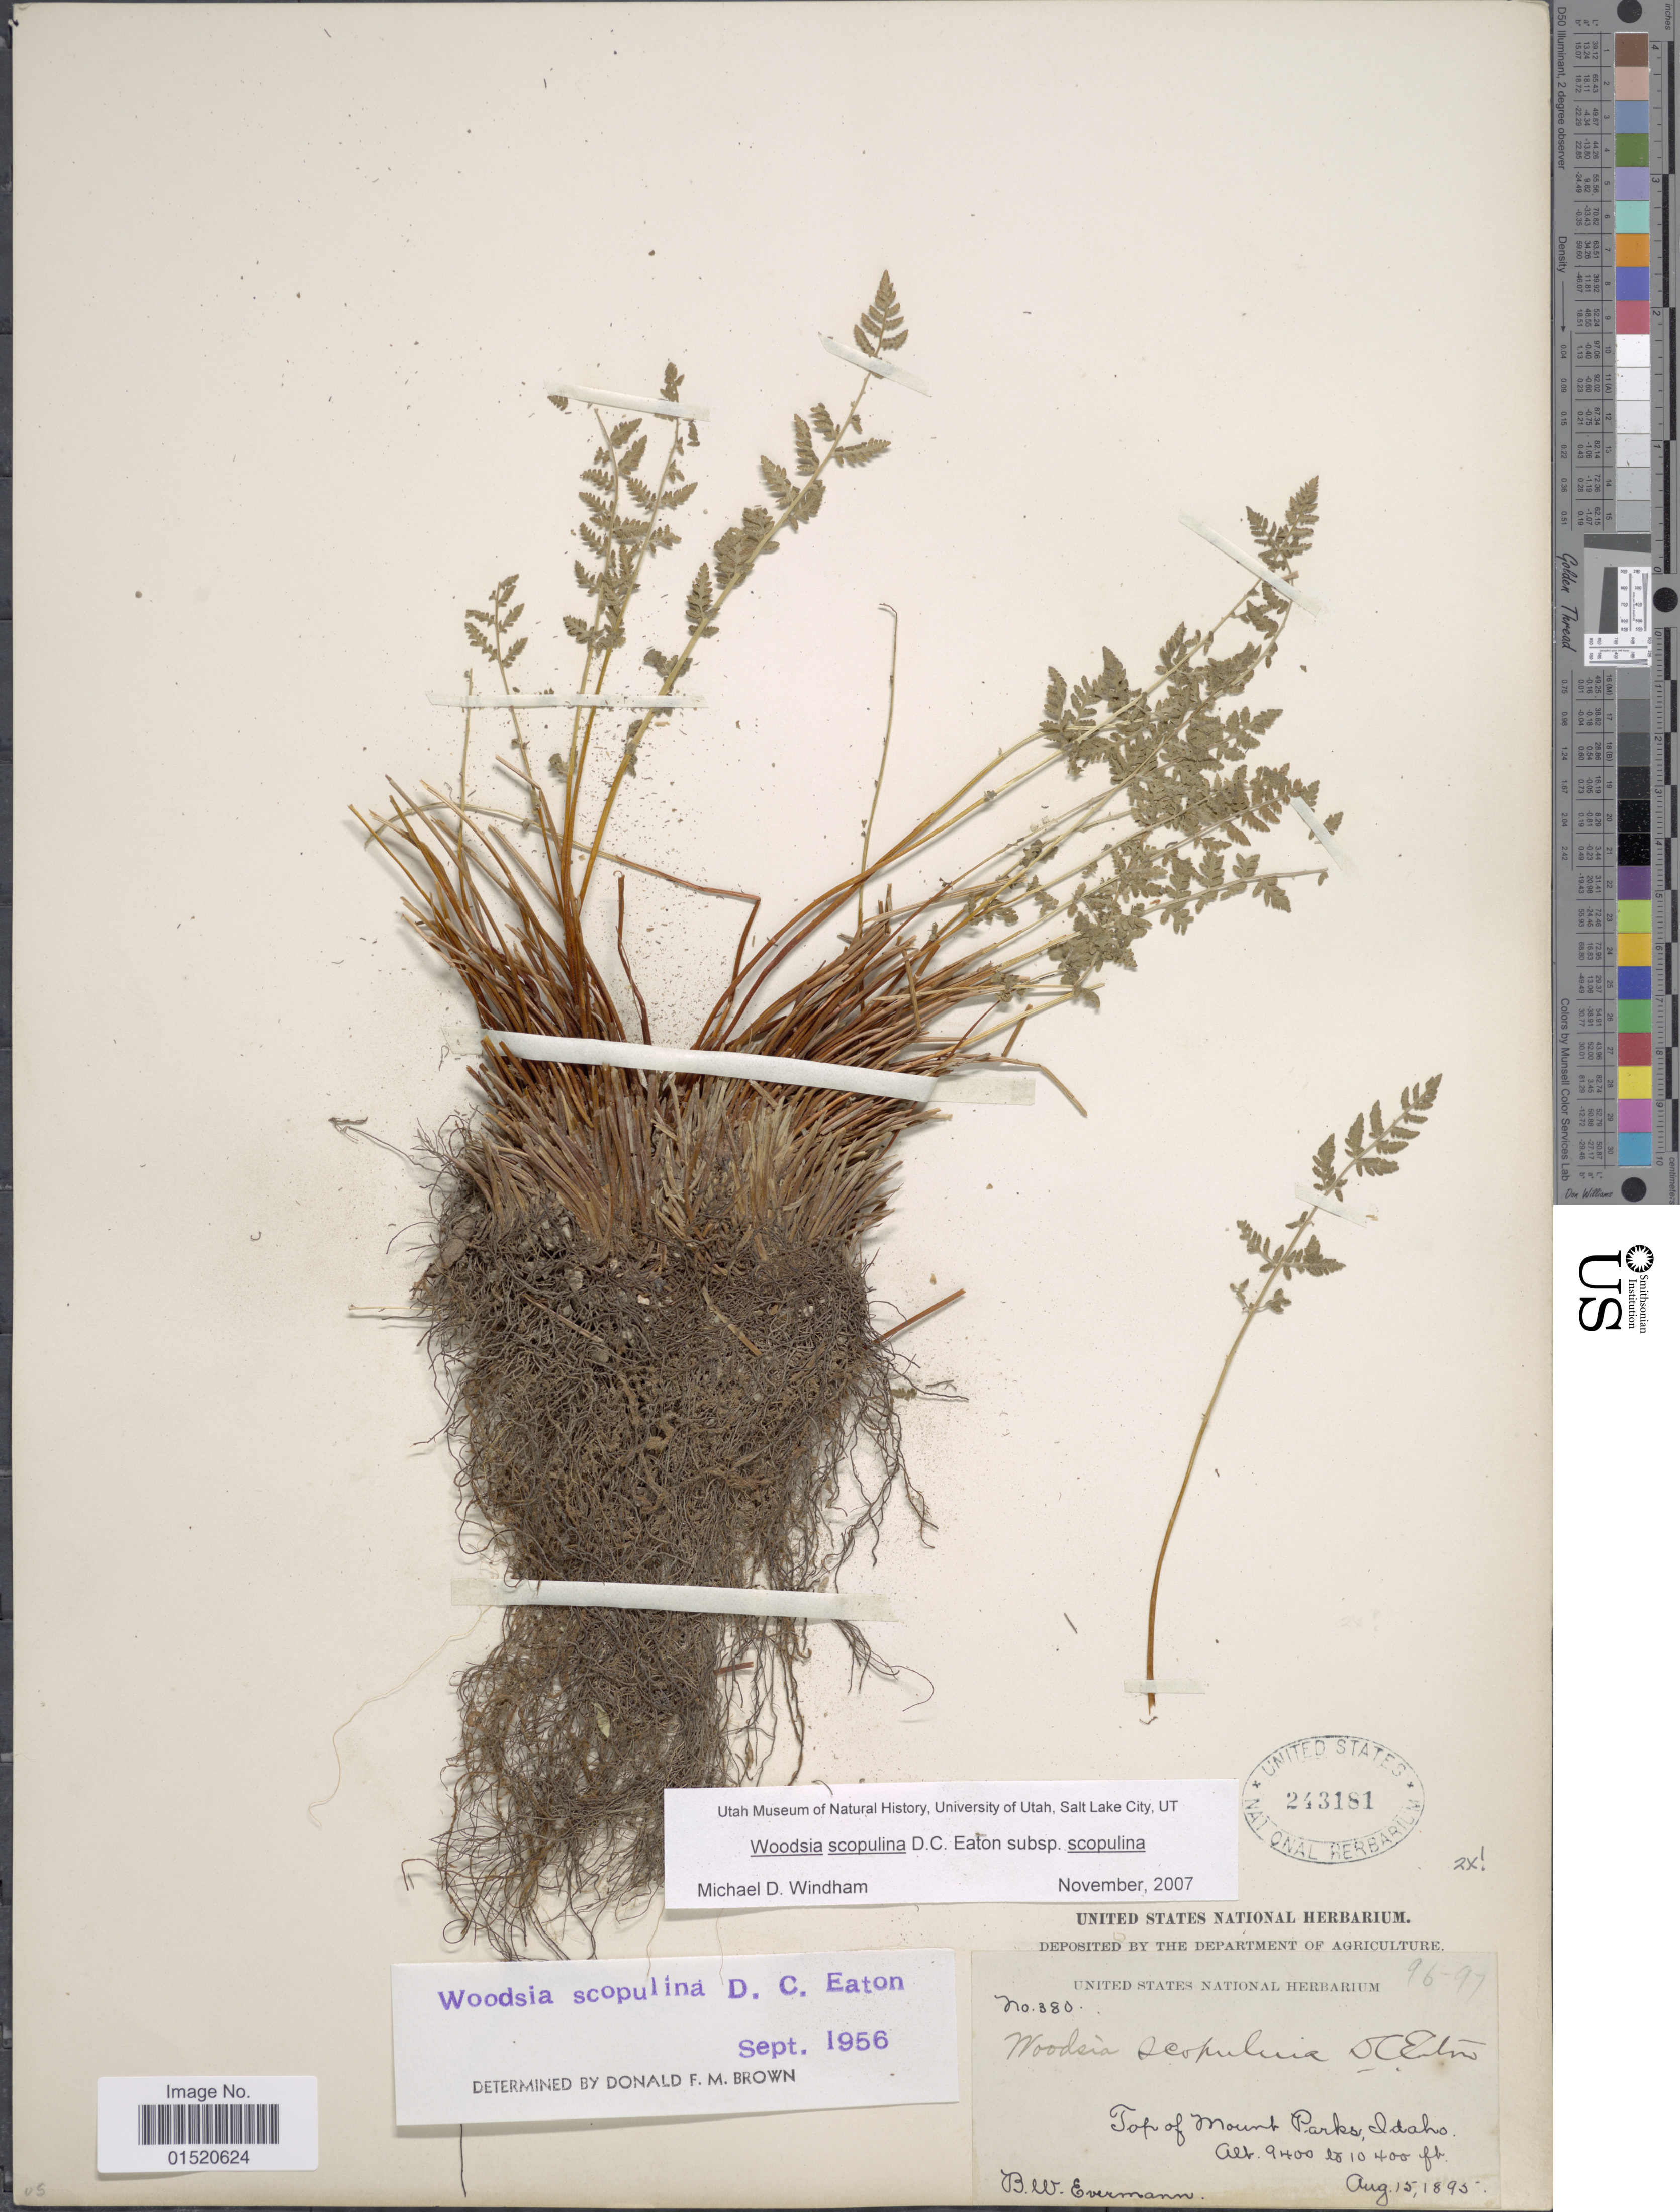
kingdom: Plantae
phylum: Tracheophyta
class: Polypodiopsida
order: Polypodiales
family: Woodsiaceae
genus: Woodsia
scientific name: Woodsia scopulina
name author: D.C. Eaton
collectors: B. W. Evermann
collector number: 380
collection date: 1895-08-15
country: United States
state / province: Idaho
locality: Top of Mount Parks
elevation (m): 2865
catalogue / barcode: US 243181